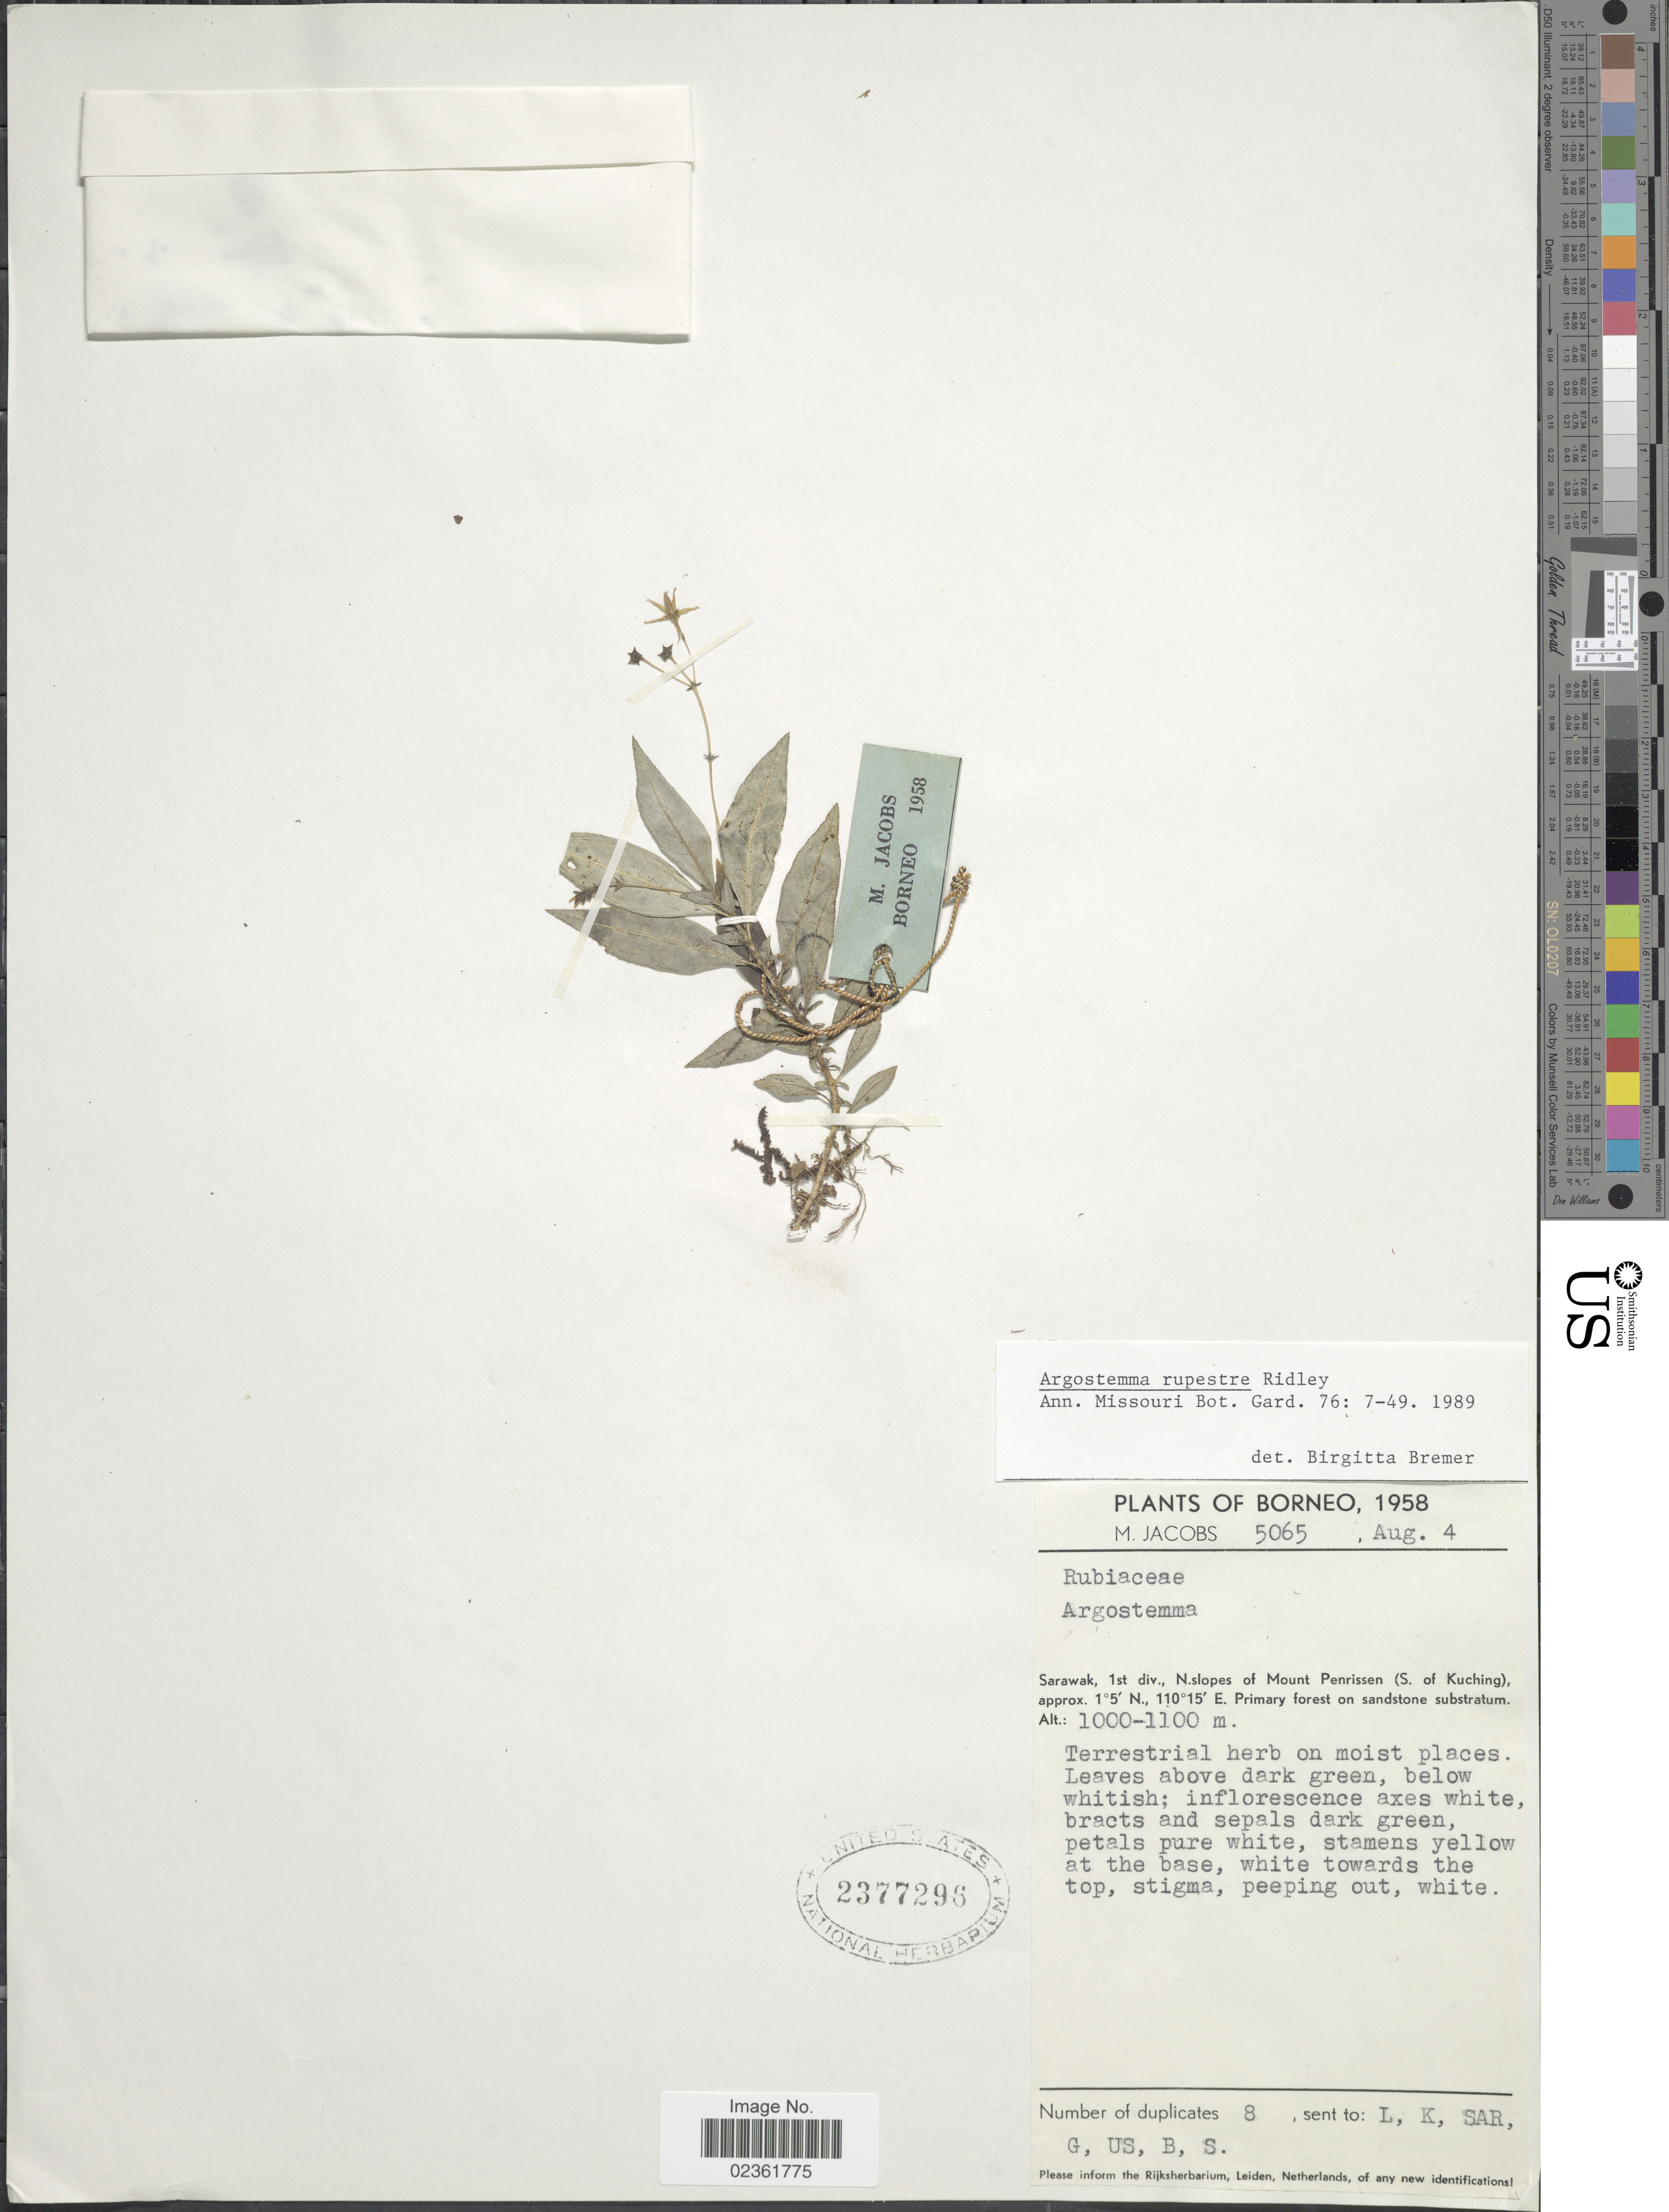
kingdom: Plantae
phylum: Tracheophyta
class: Magnoliopsida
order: Gentianales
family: Rubiaceae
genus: Argostemma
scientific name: Argostemma rupestre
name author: Ridl.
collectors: M. Jacobs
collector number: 5065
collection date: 1958-08-04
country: Malaysia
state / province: Sarawak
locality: Borneo, 1st div., N. slopes of Mount Penrissen (S. of Kuching).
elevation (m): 1000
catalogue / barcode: US 2377296